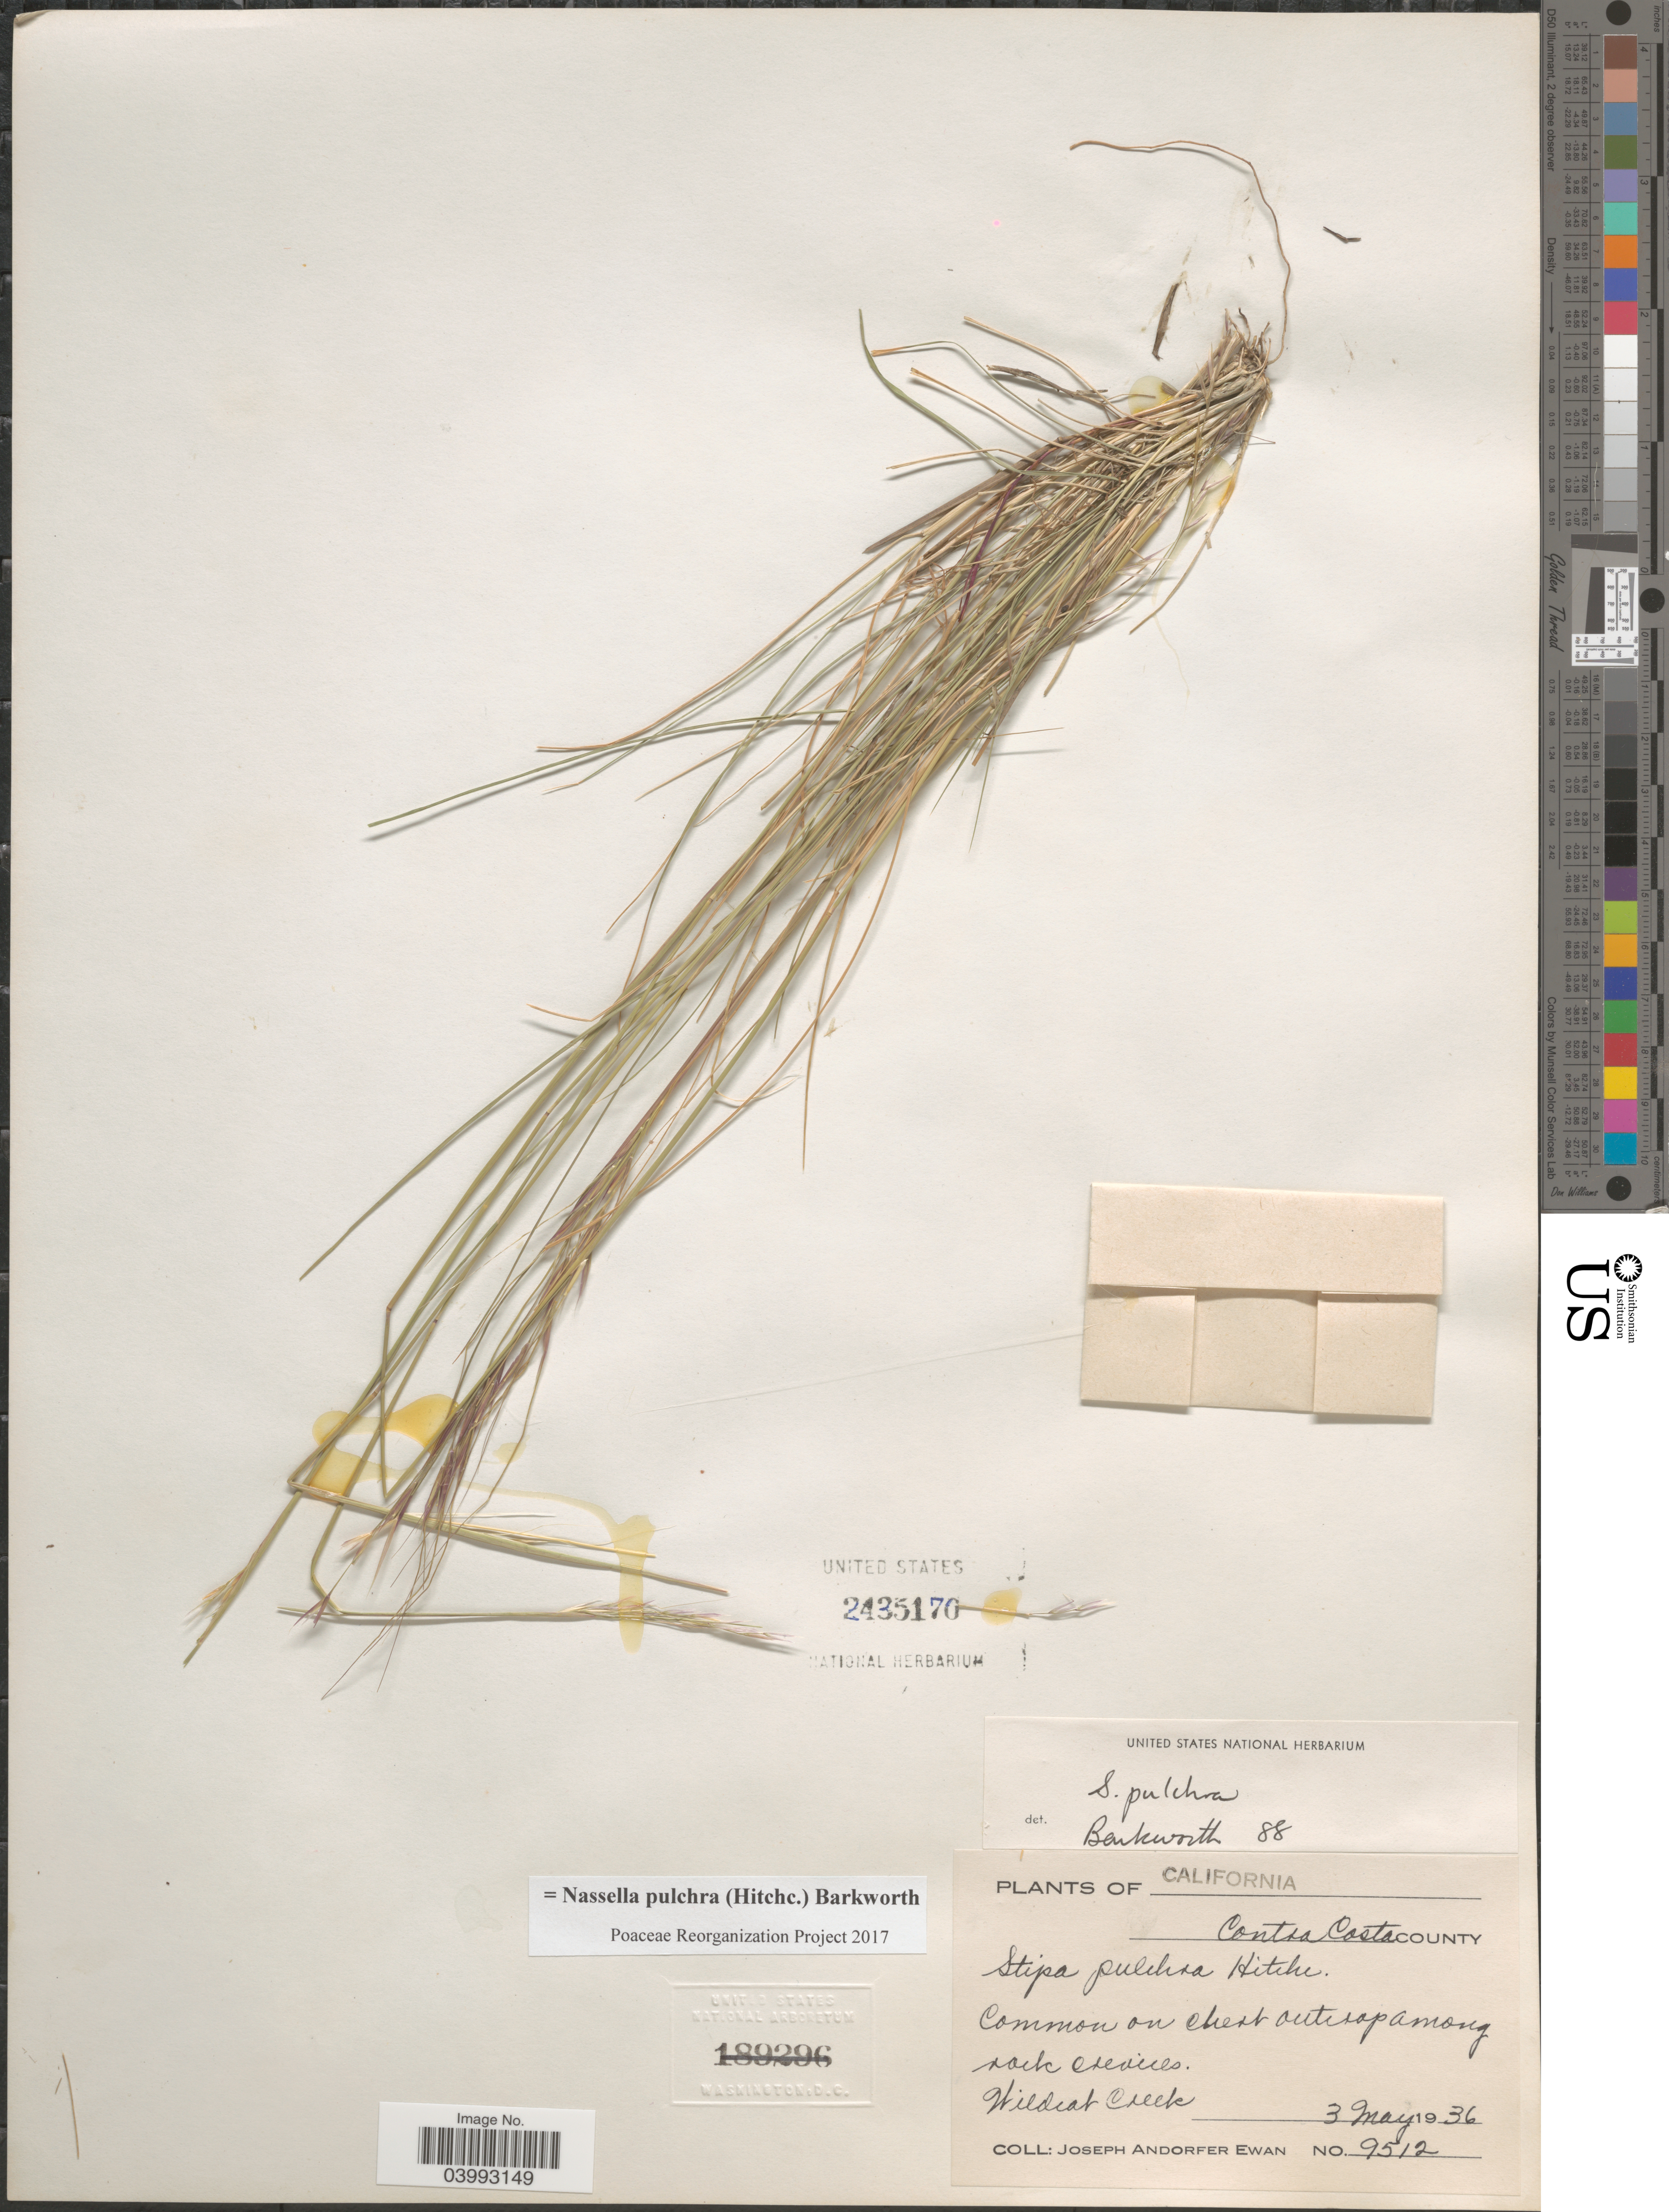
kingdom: Plantae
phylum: Tracheophyta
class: Liliopsida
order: Poales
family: Poaceae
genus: Nassella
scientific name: Nassella pulchra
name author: (Hitchc.) Barkworth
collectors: J. A. Ewan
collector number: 9512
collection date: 1936-05-03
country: United States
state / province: California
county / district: Contra Costa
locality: Contra Costa County. Common on chest outcrop among rock crevices. Wildcat Creek.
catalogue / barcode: US 2435170